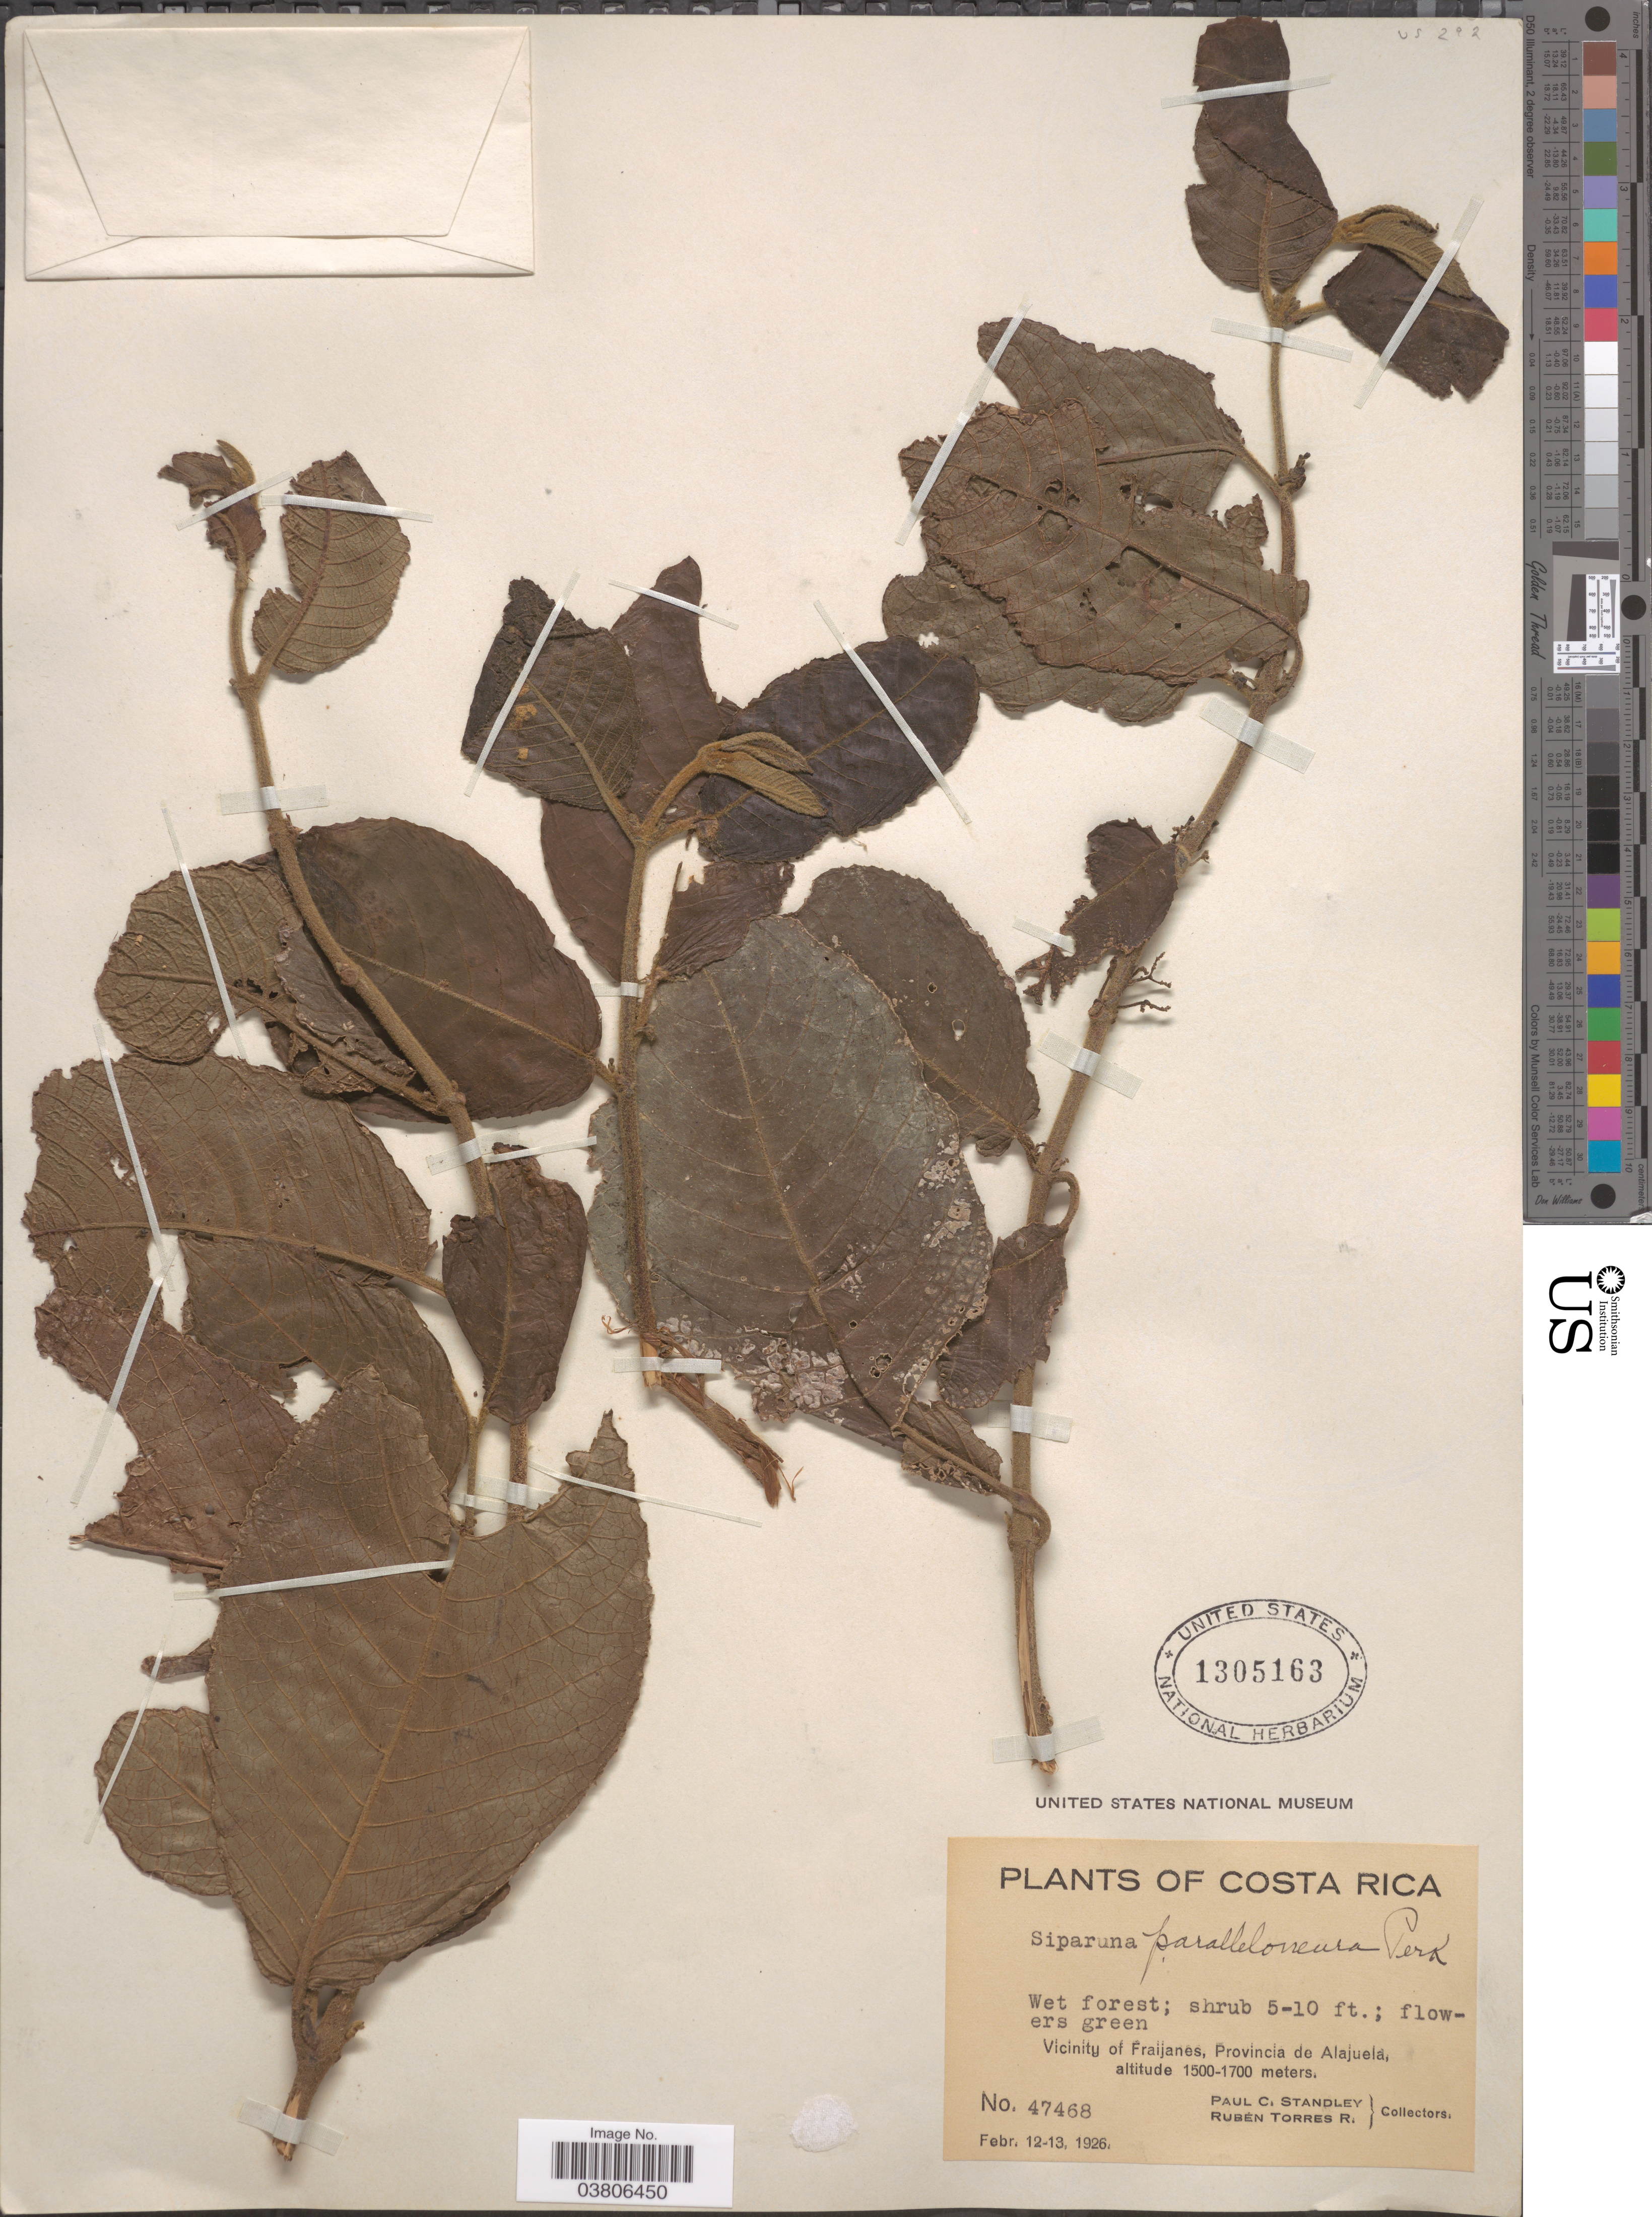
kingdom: Plantae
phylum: Tracheophyta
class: Magnoliopsida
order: Laurales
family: Siparunaceae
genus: Siparuna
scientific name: Siparuna paralleloneura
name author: Perkins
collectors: P. C. Standley & R. Torres Rojas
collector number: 47468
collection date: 1926-02-12/1926-02-13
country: Costa Rica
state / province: Alajuela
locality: Vicinity of Fraijanes.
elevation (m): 1500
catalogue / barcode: US 1305163